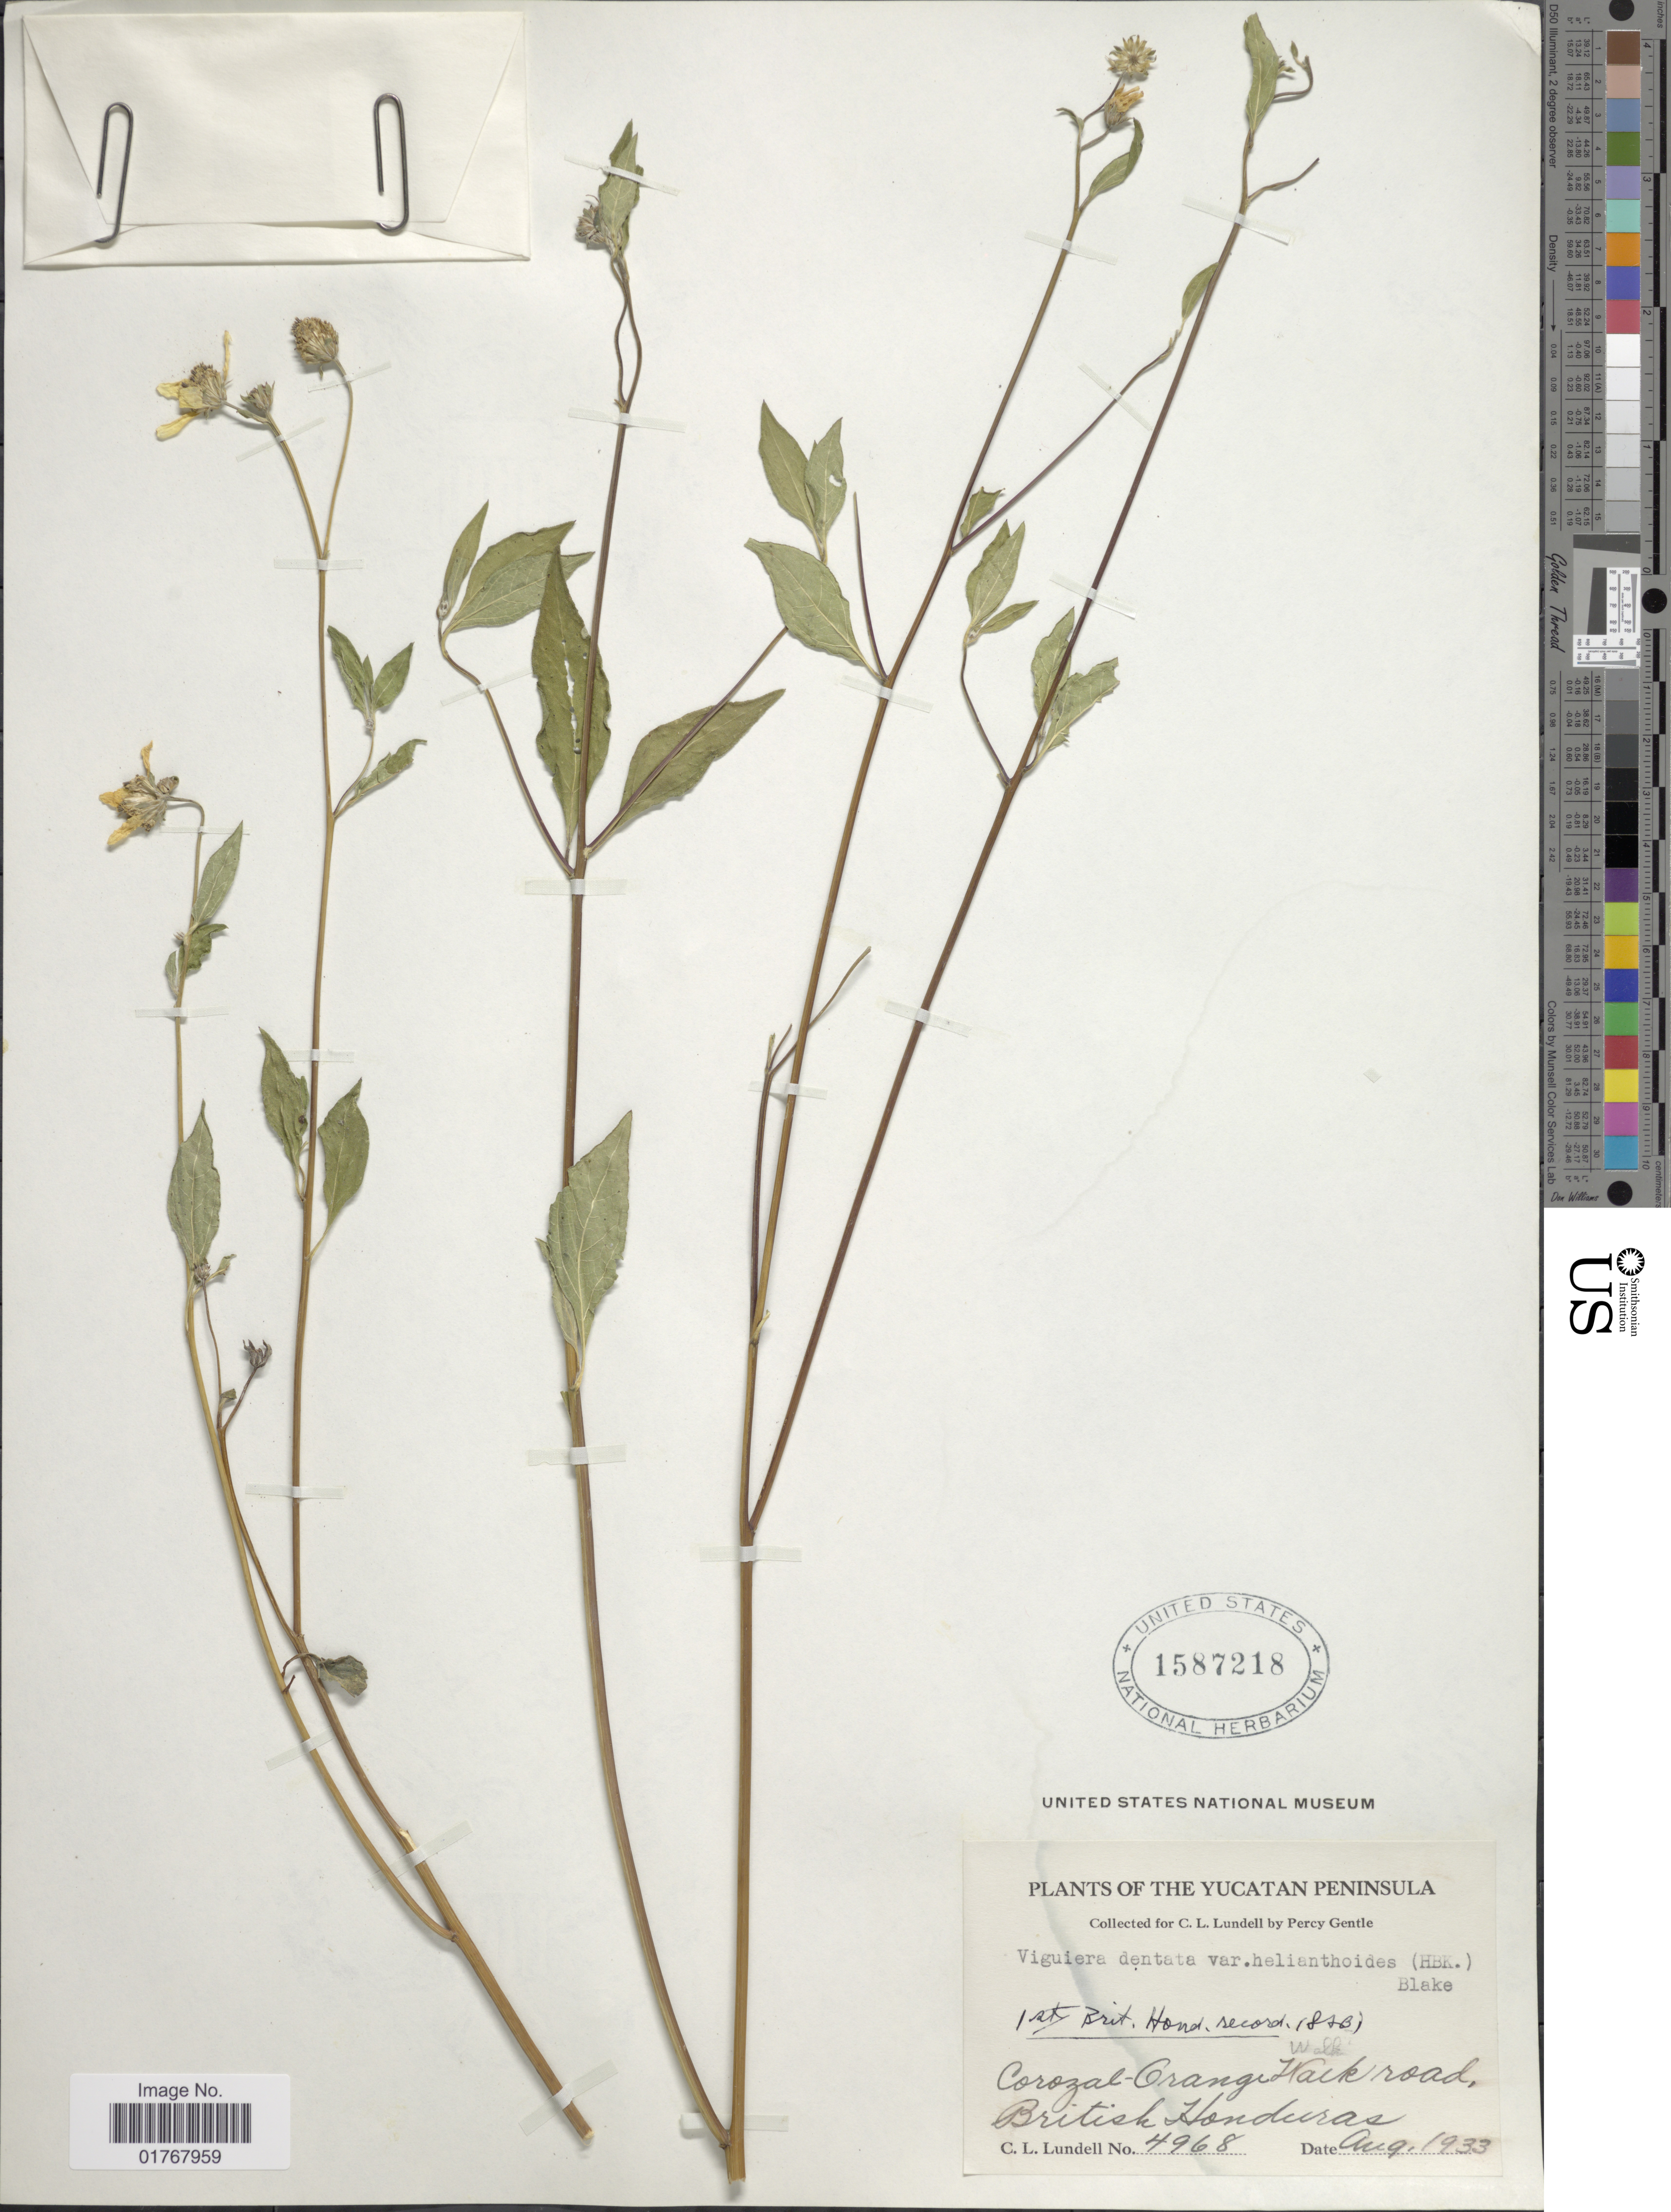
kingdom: Plantae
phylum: Tracheophyta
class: Magnoliopsida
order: Asterales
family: Asteraceae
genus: Viguiera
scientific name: Viguiera dentata var. helianthoides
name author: (Kunth) Blake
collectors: C. L. Lundell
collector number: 4968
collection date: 1933-08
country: Belize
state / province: Corozal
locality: The Yucatan Peninsula, Corozal-Orange Haek road, British Honduras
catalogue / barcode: US 1587218